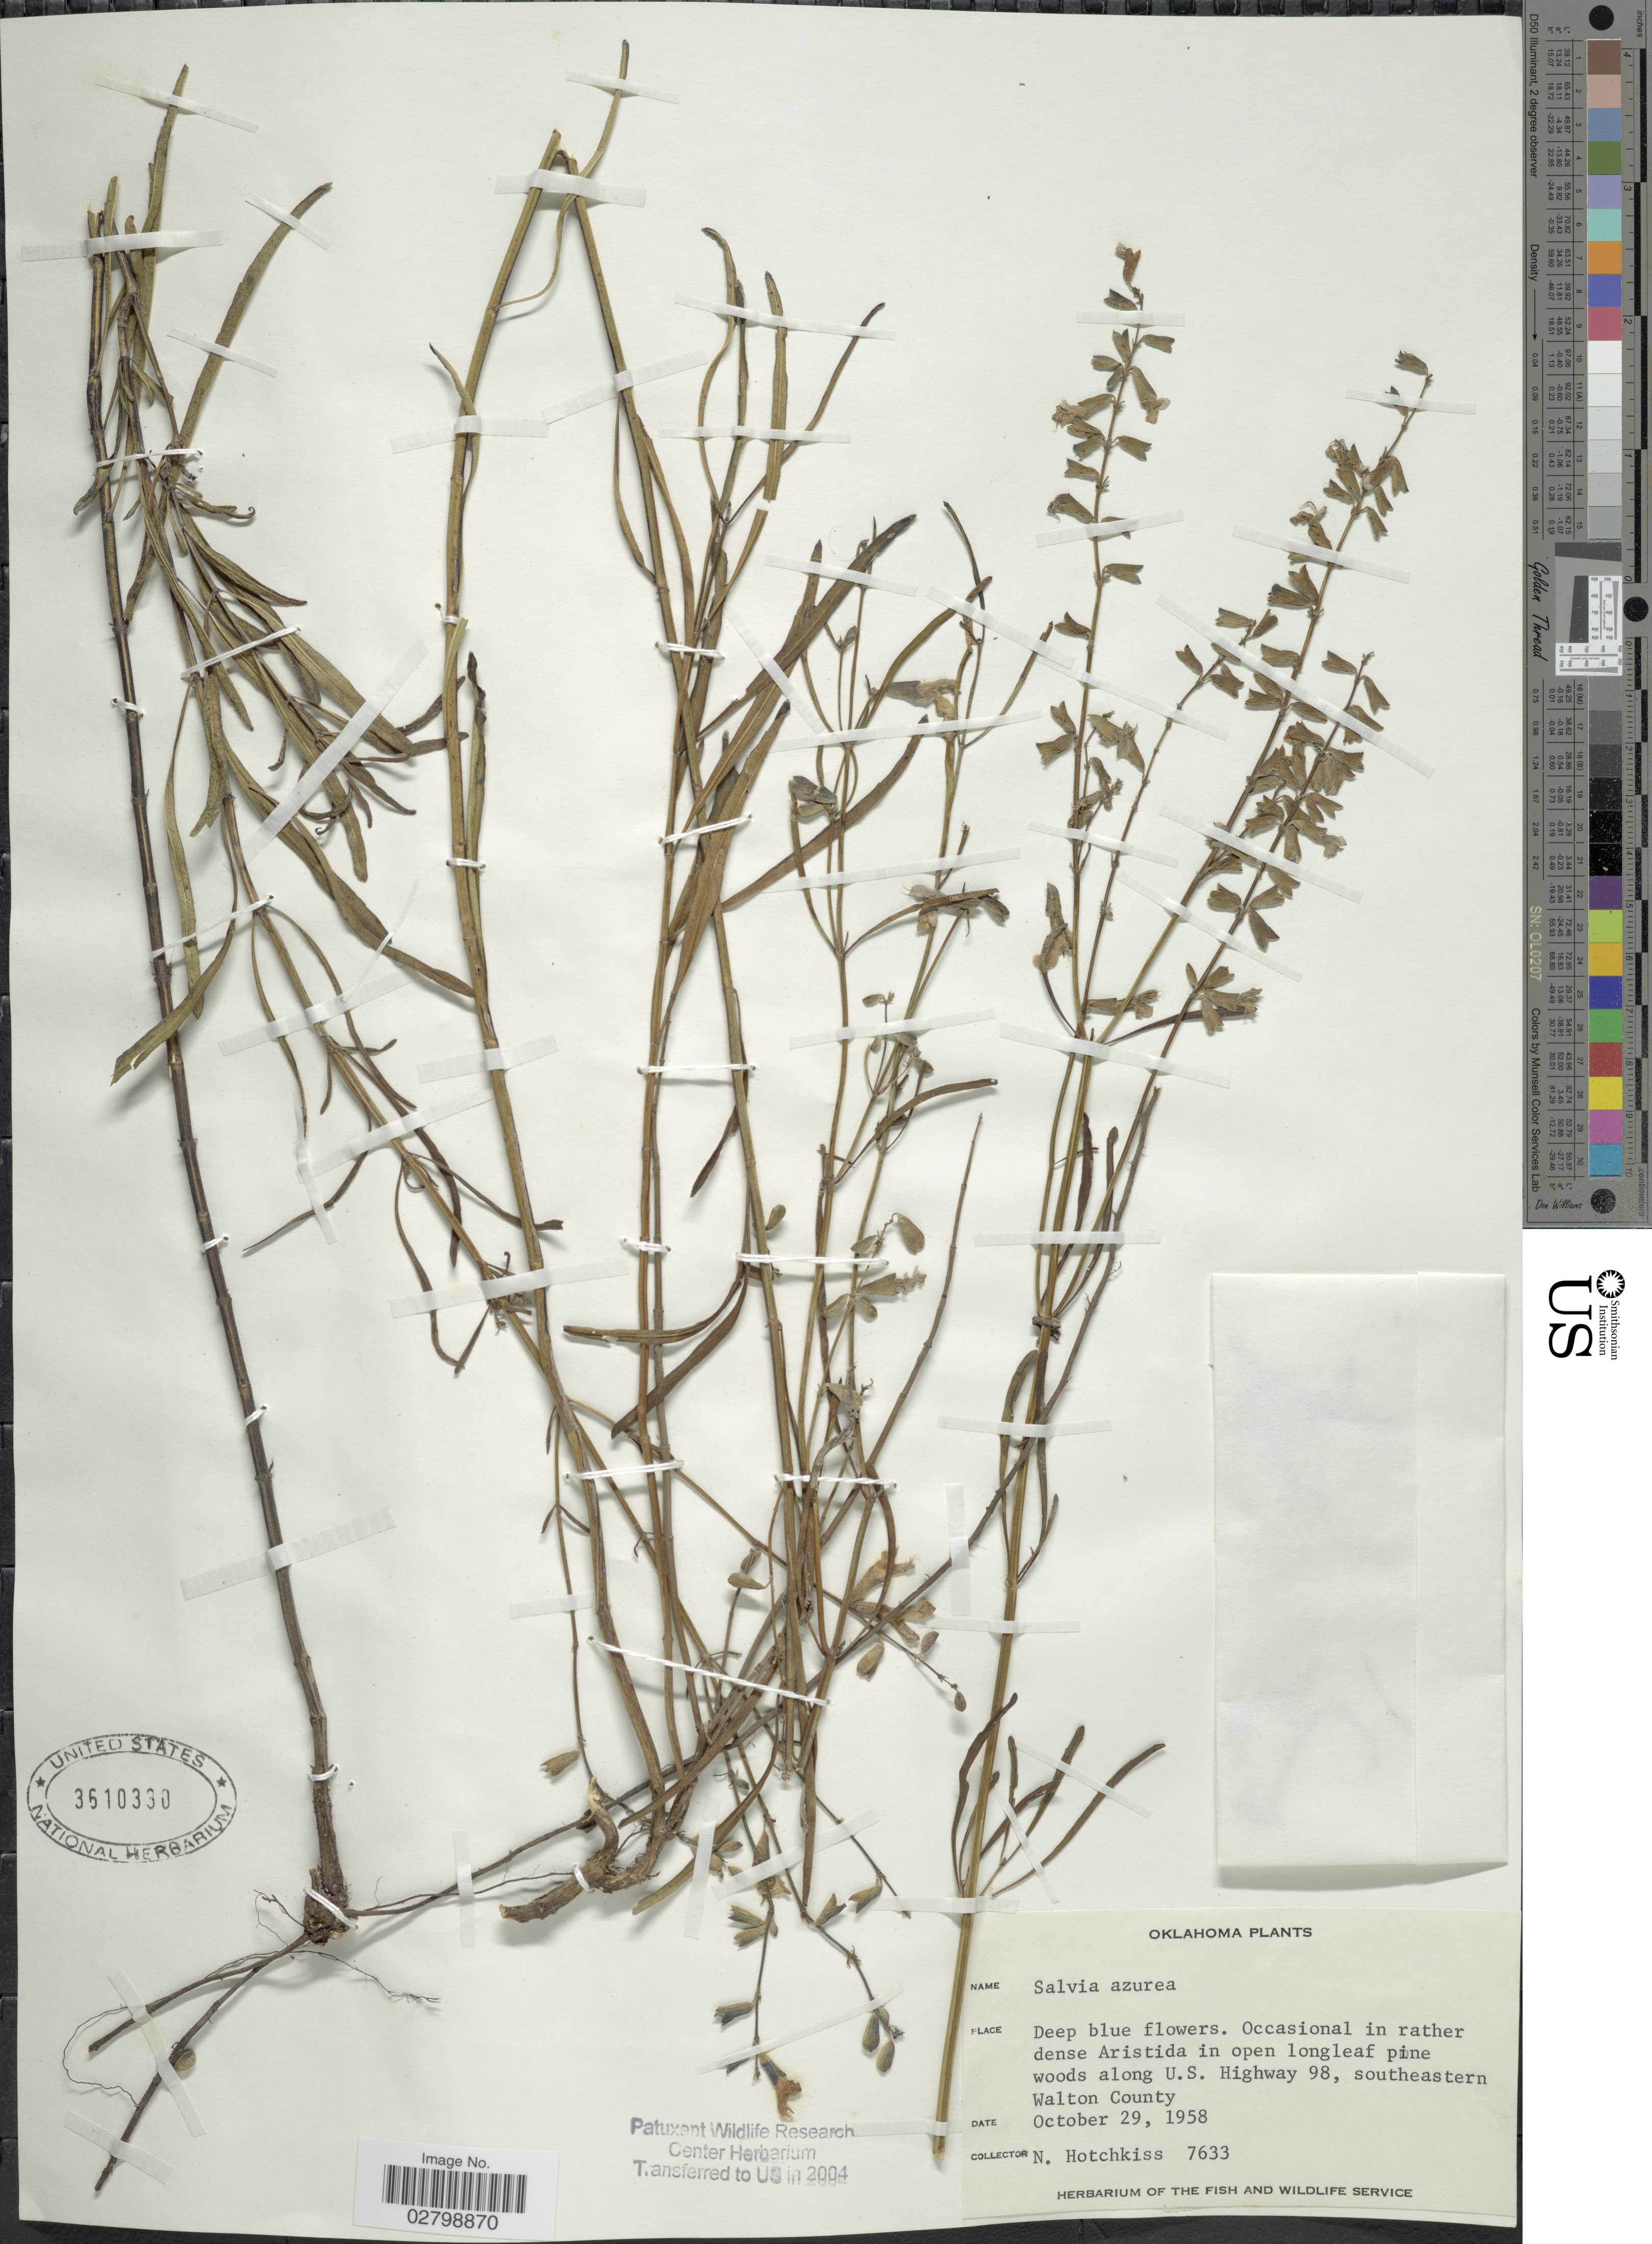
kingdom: Plantae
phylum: Tracheophyta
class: Magnoliopsida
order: Lamiales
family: Lamiaceae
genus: Salvia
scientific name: Salvia azurea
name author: Michx. ex Vahl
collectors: N. Hotchkiss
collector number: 7633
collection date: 1958-10-29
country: United States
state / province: Oklahoma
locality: Occasional in rather dense Aristida in open longleaf pine woods along U.S. Highway 98, southeastern Walton County.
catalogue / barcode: US 3610330